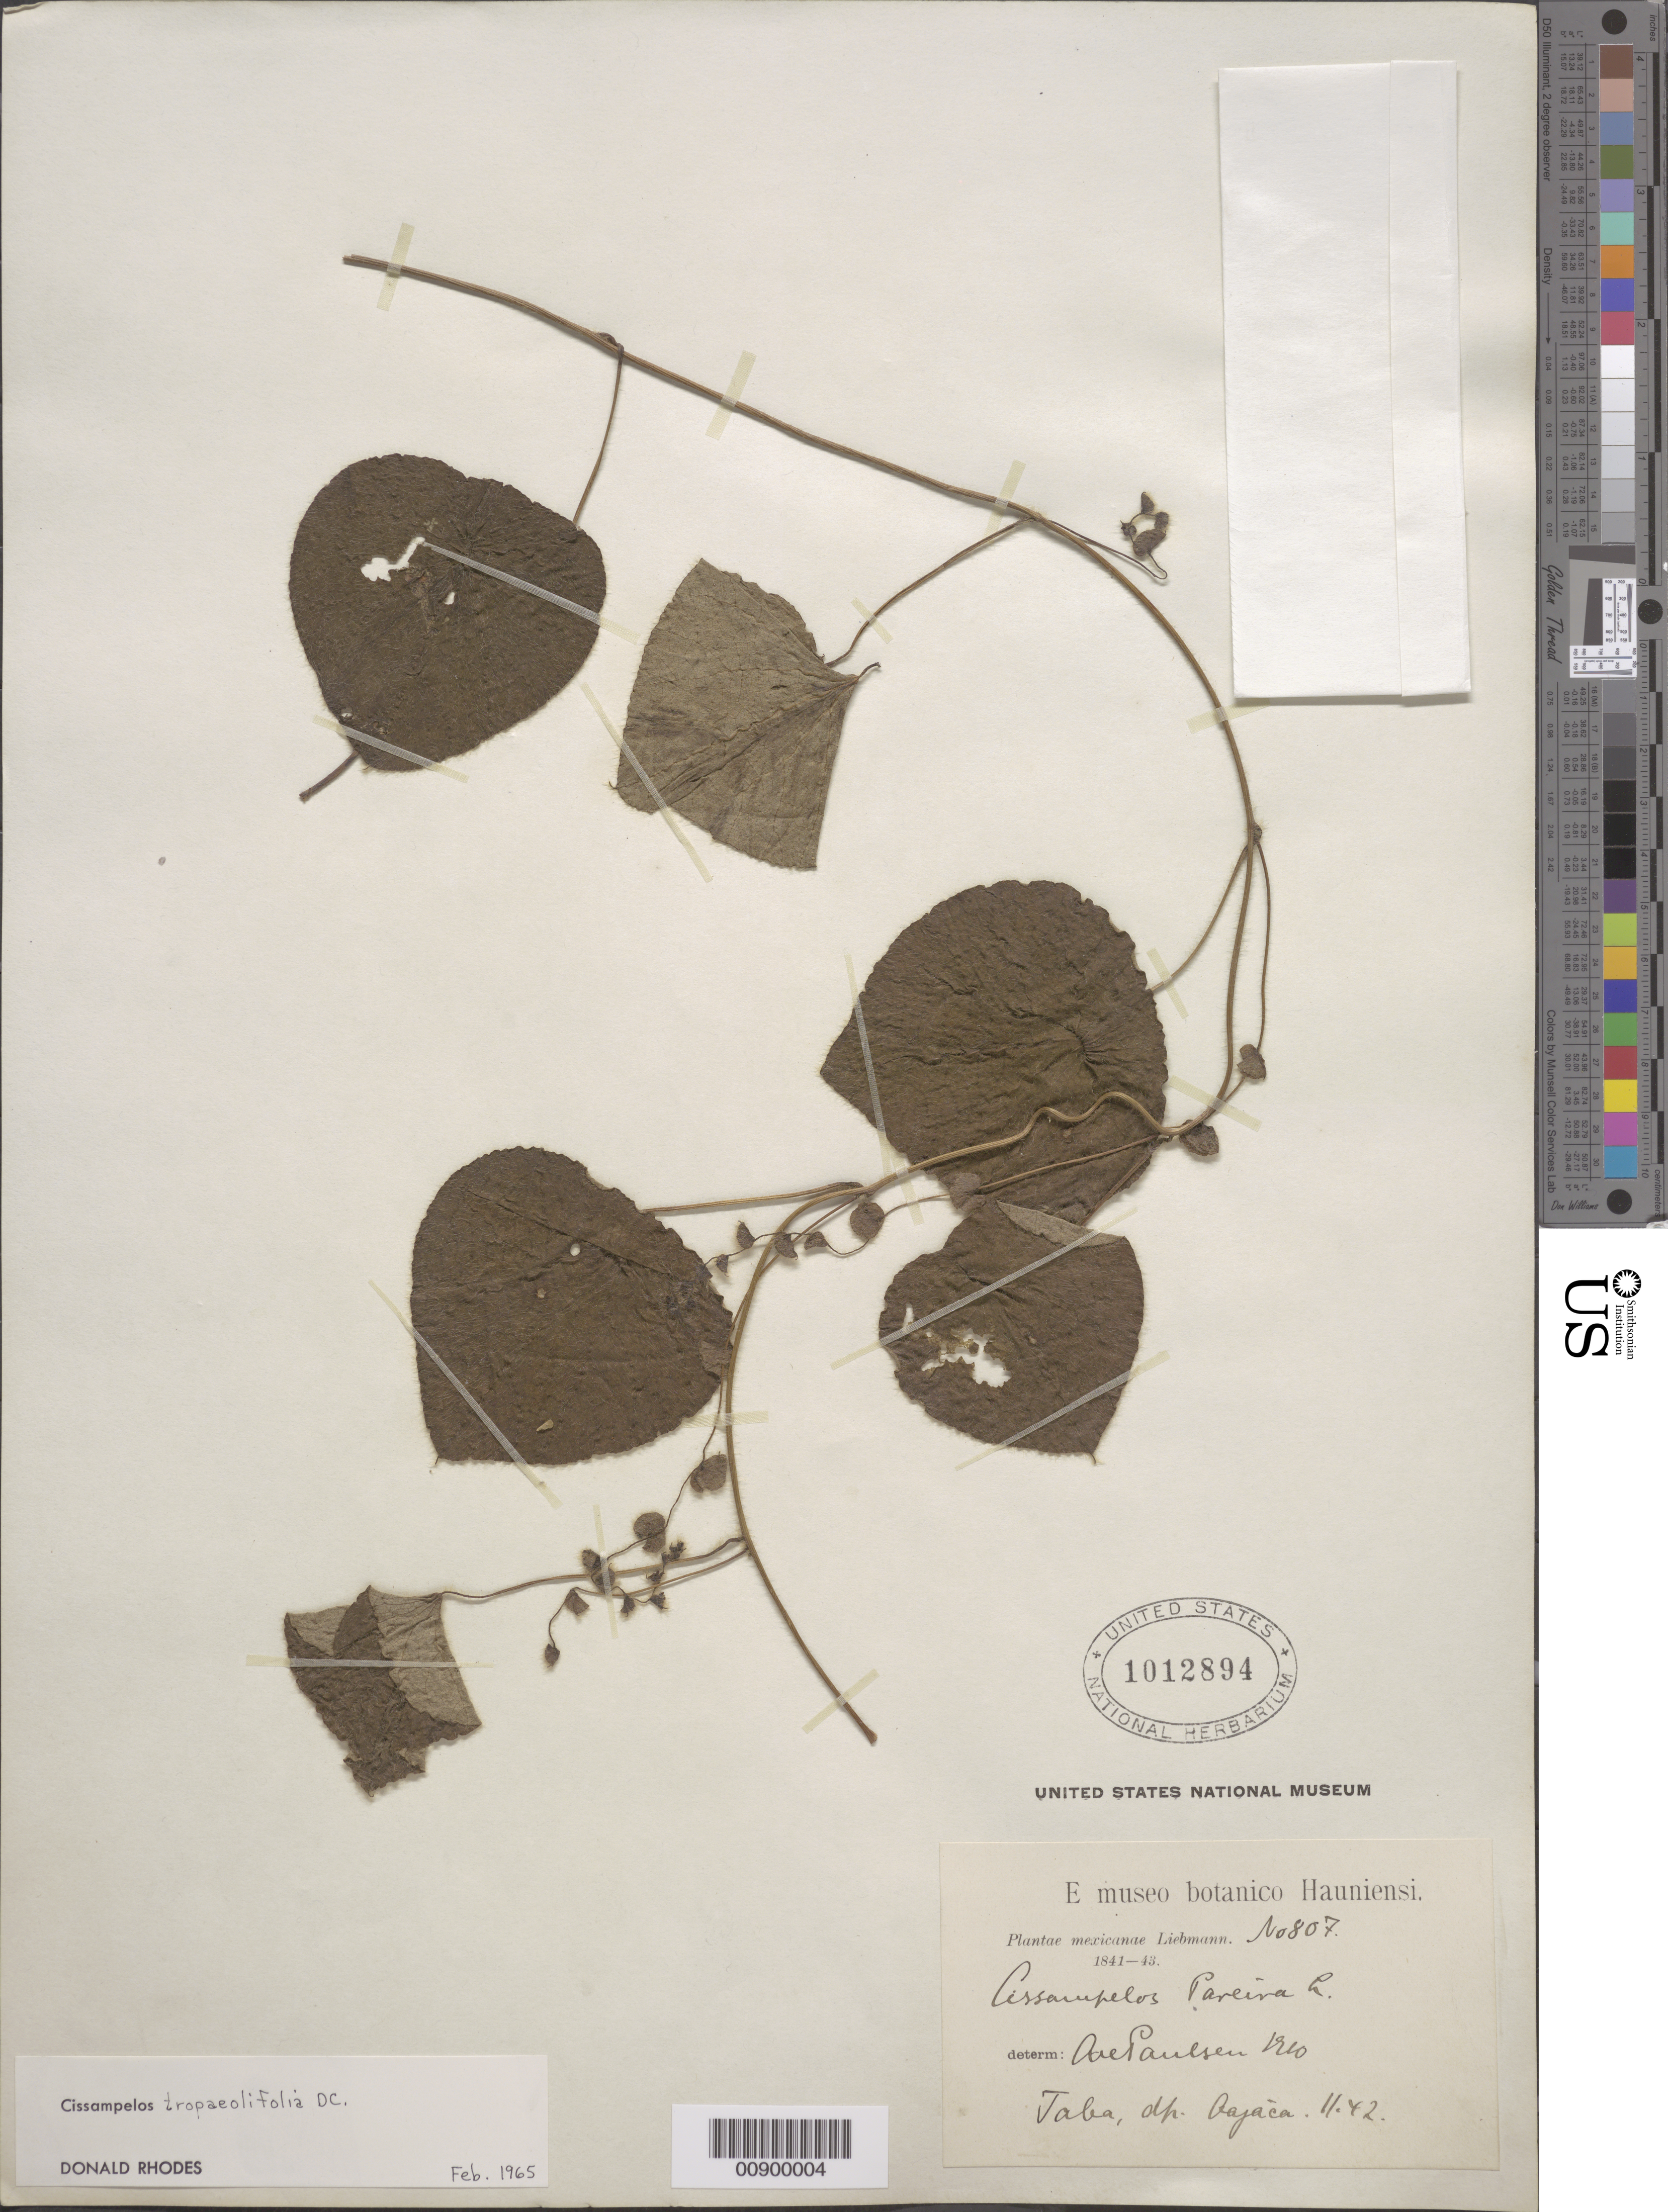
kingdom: Plantae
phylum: Tracheophyta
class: Magnoliopsida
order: Ranunculales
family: Menispermaceae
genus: Cissampelos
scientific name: Cissampelos tropaeolifolia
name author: DC.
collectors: F. M. Liebmann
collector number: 807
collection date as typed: Nov 1842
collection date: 1842-11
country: Mexico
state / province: Oaxaca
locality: Talea Dp. Oajaca [sic]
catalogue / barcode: US 1012894